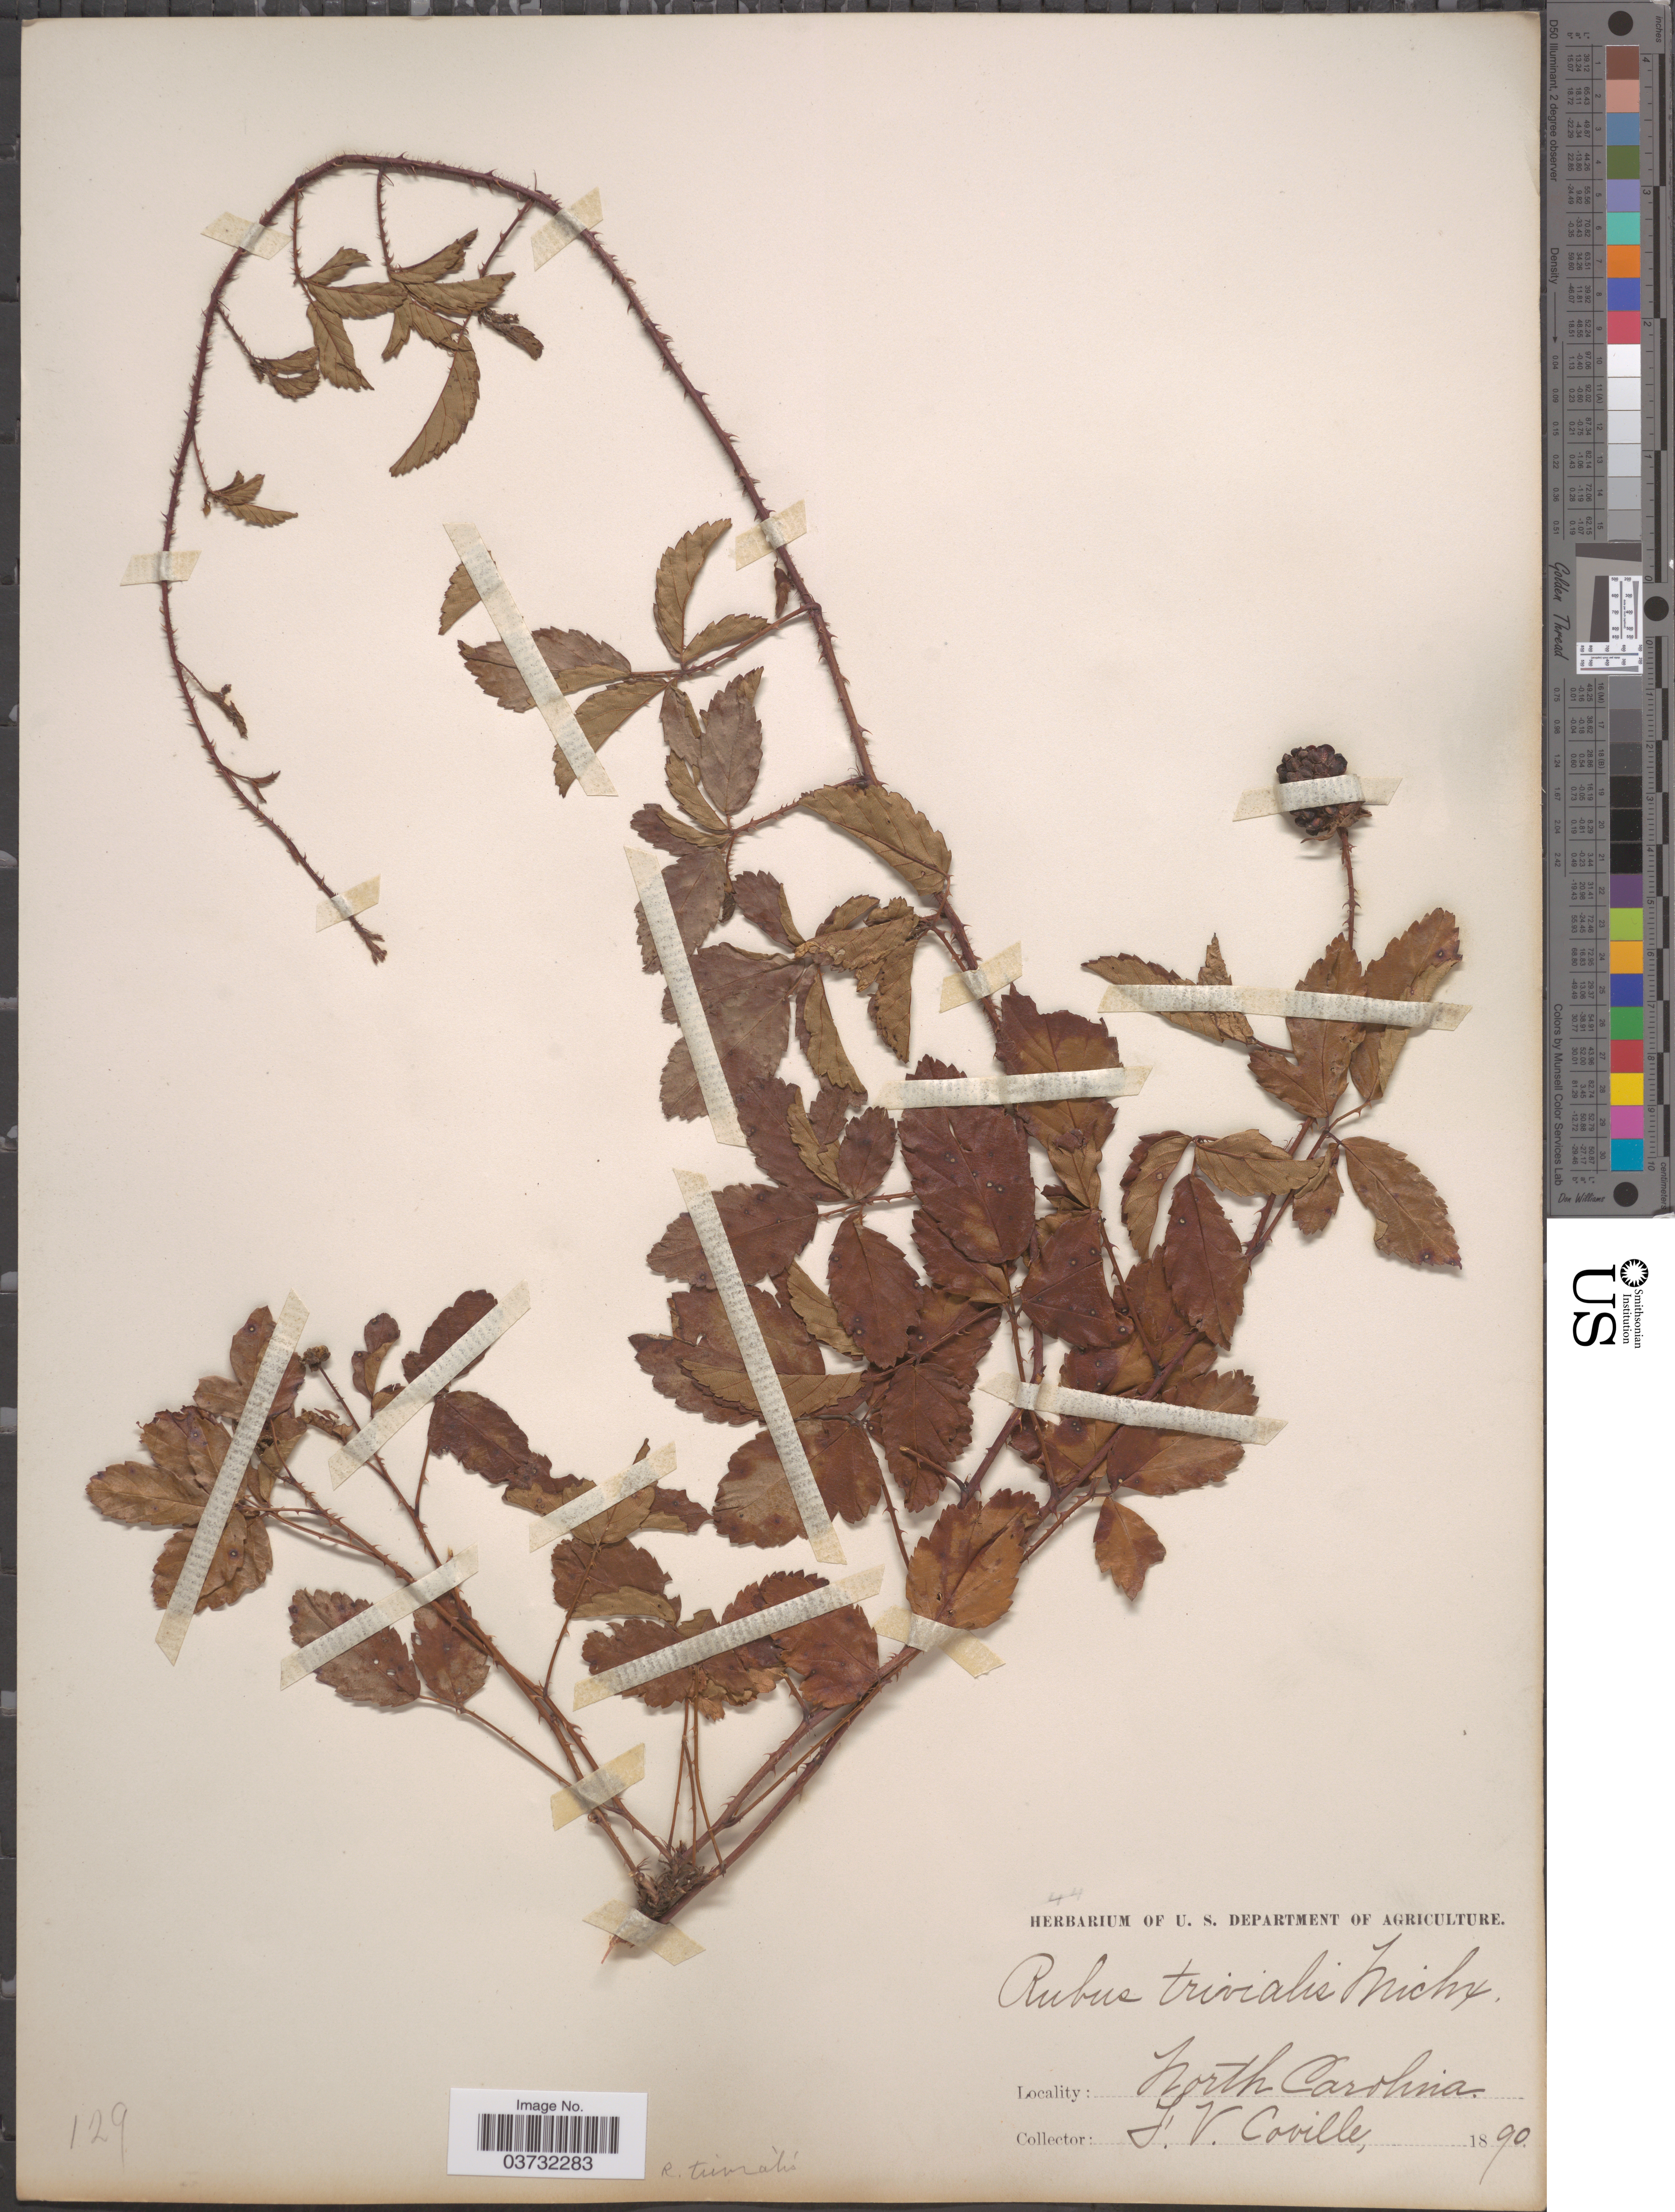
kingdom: Plantae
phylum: Tracheophyta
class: Magnoliopsida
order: Rosales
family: Rosaceae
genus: Rubus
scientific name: Rubus trivialis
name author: Michx.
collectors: F. V. Coville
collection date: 1890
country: United States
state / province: North Carolina